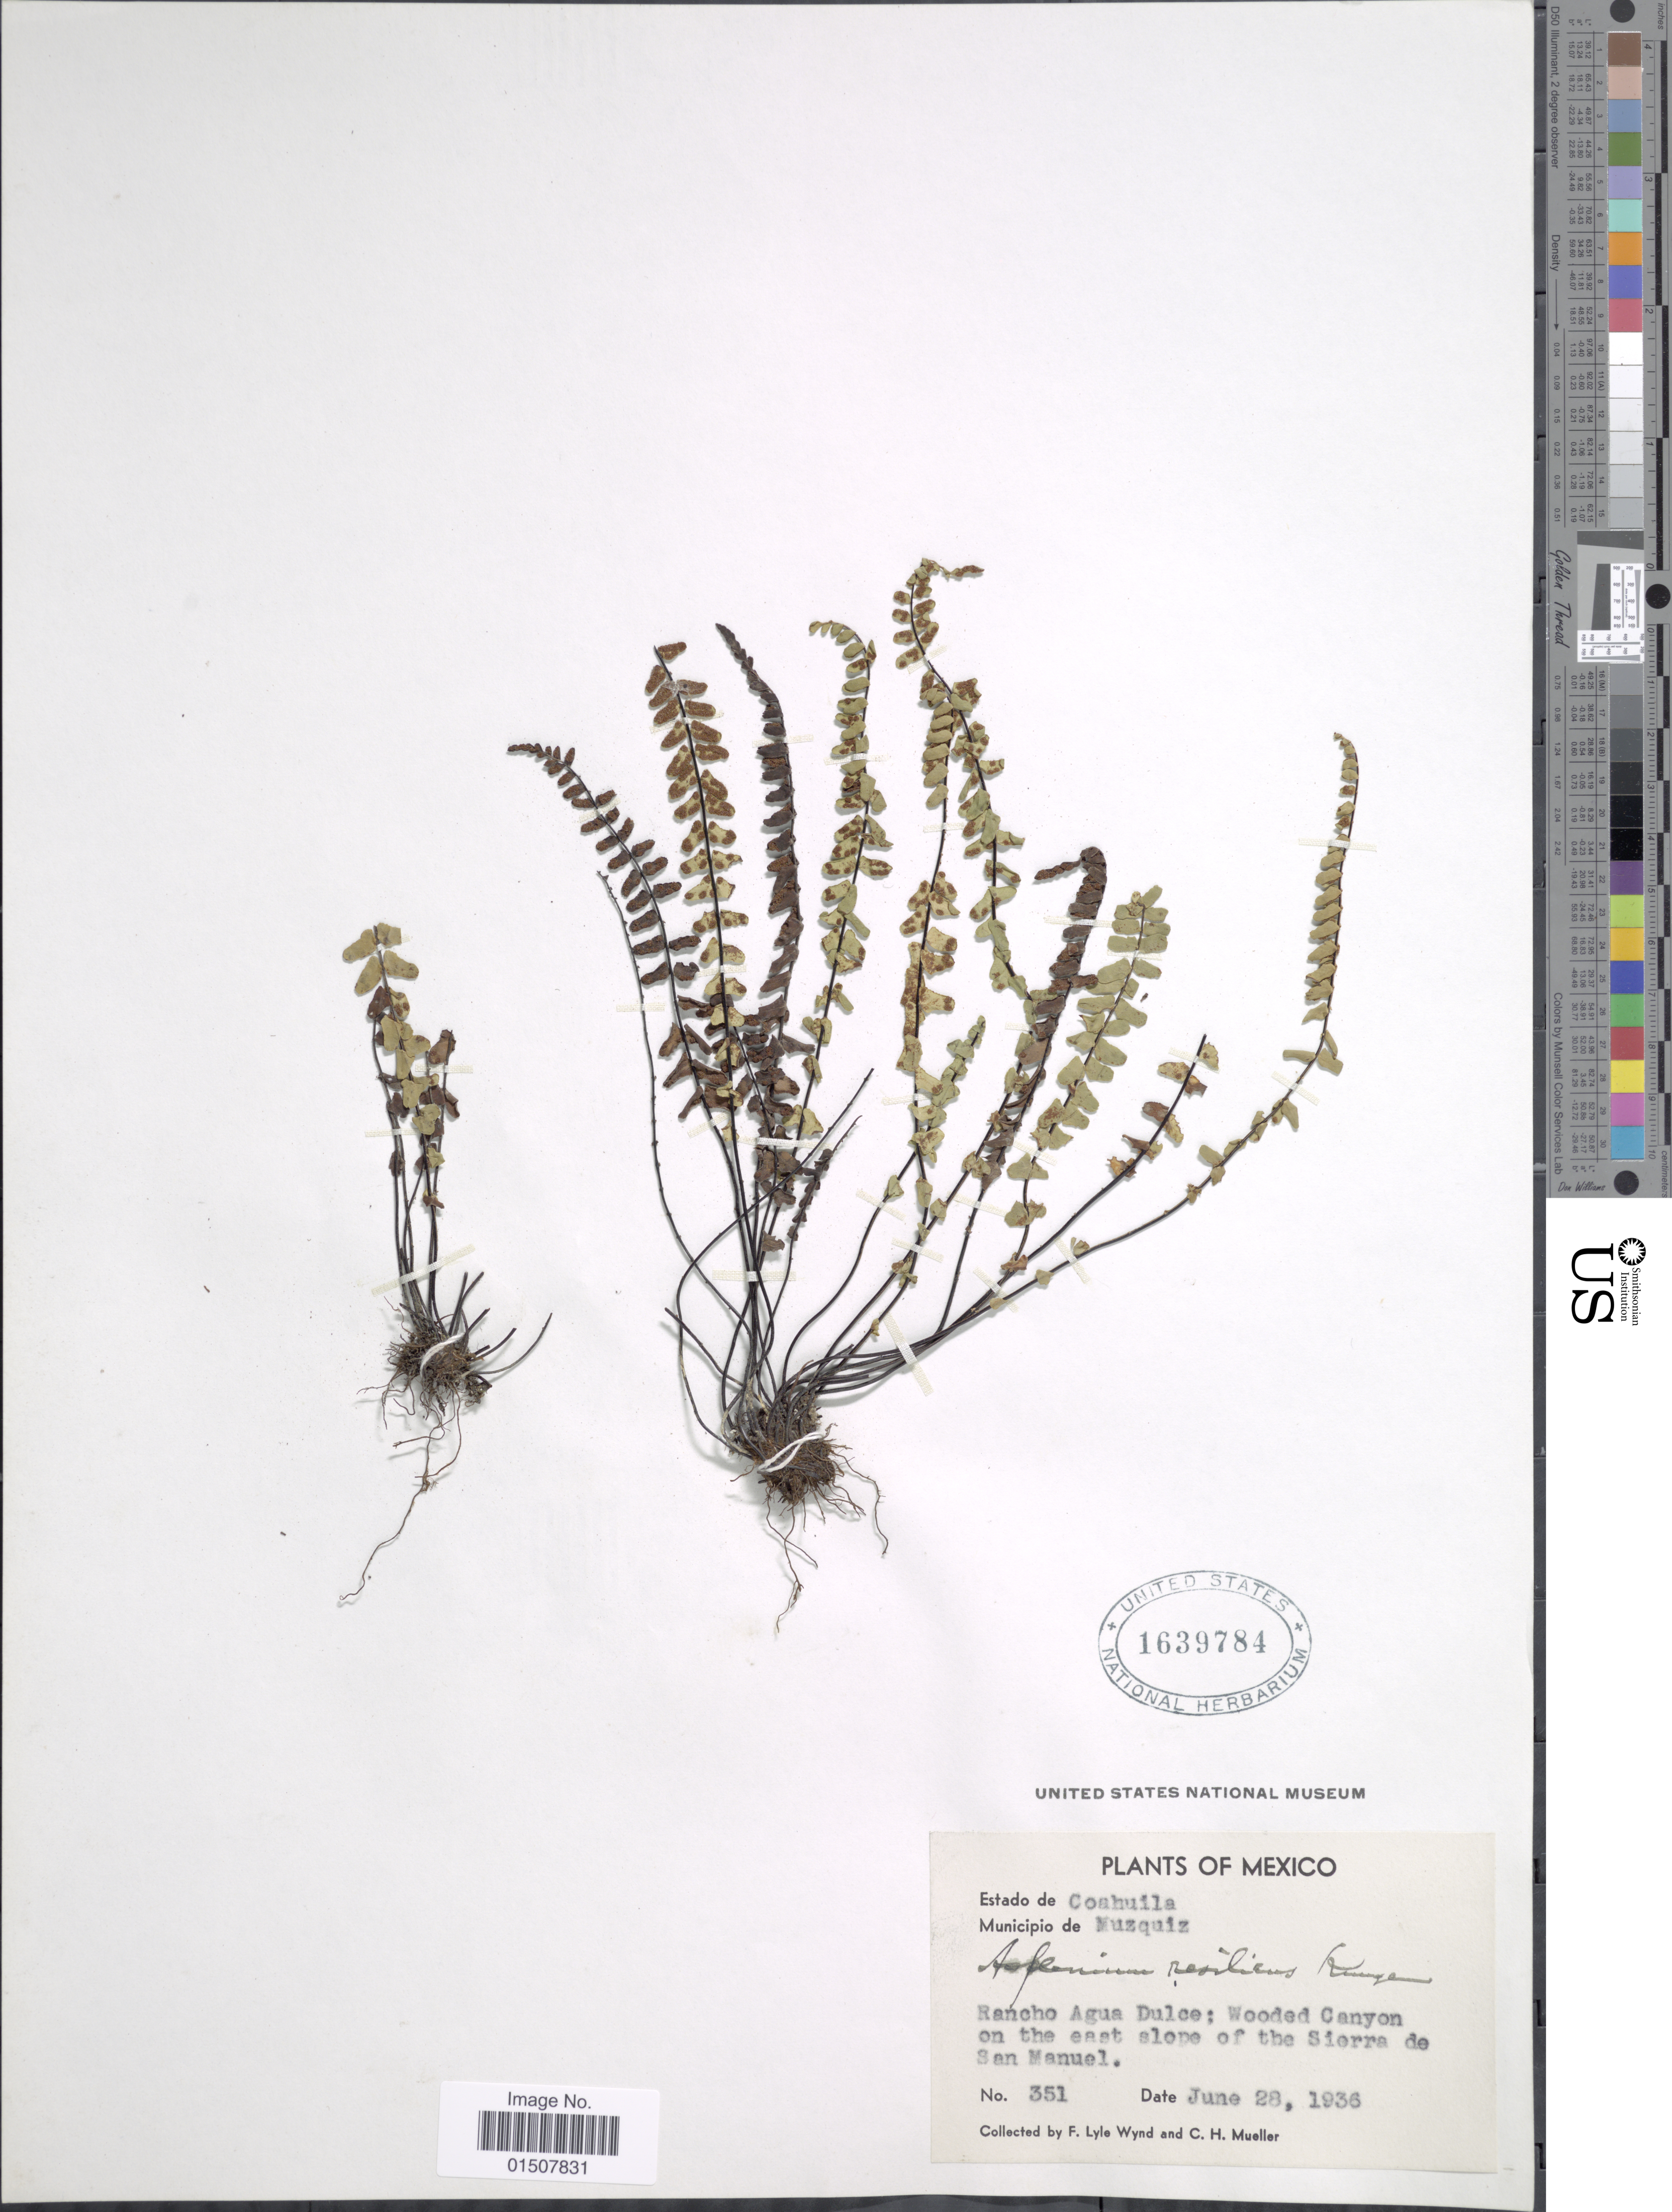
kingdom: Plantae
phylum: Tracheophyta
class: Polypodiopsida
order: Polypodiales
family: Aspleniaceae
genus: Asplenium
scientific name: Asplenium resiliens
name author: Kunze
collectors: F. L. Wynd & C. H. Mueller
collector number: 351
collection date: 1936-07-28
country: Mexico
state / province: Coahuila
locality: Municipio de Muzquiz, Rancho Agua Dulce; Wooded Canyon on the east slope of the Sierra de San Manuel.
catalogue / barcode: US 1639784